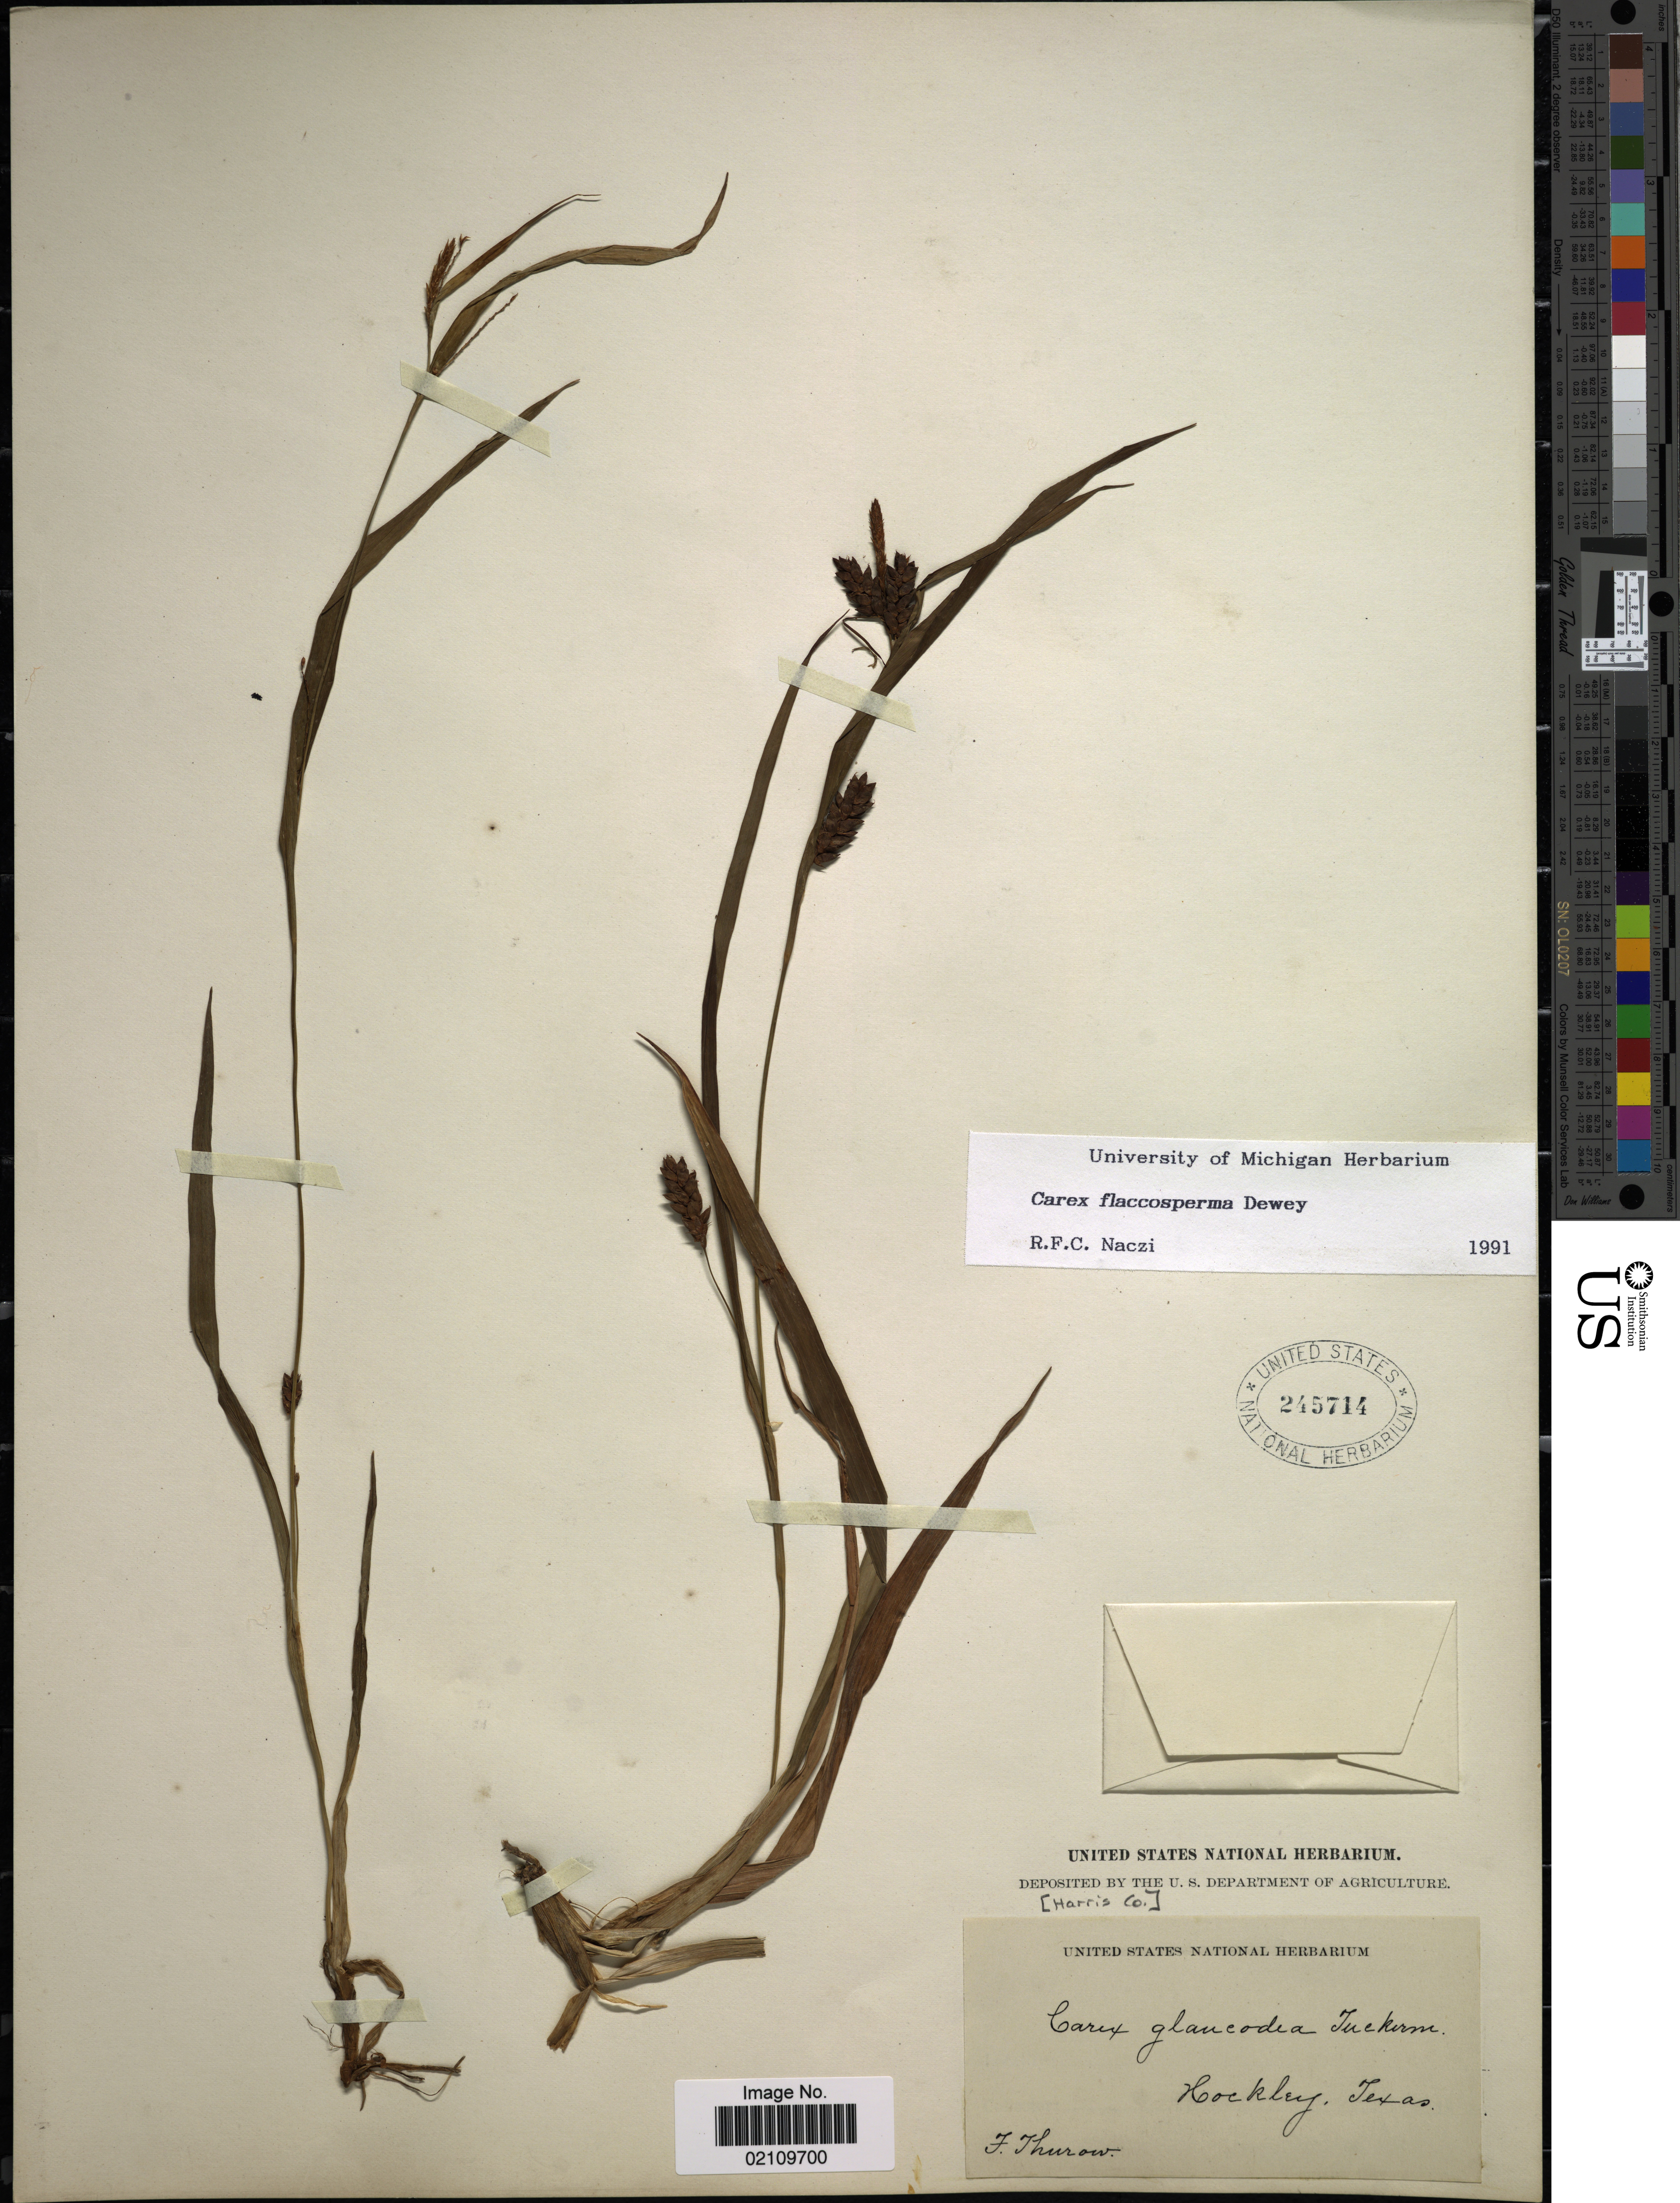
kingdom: Plantae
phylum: Tracheophyta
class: Liliopsida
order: Poales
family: Cyperaceae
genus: Carex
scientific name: Carex flaccosperma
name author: Dewey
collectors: F. W. Thurow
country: United States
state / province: Texas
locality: Harris Co., Hockley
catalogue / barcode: US 245714